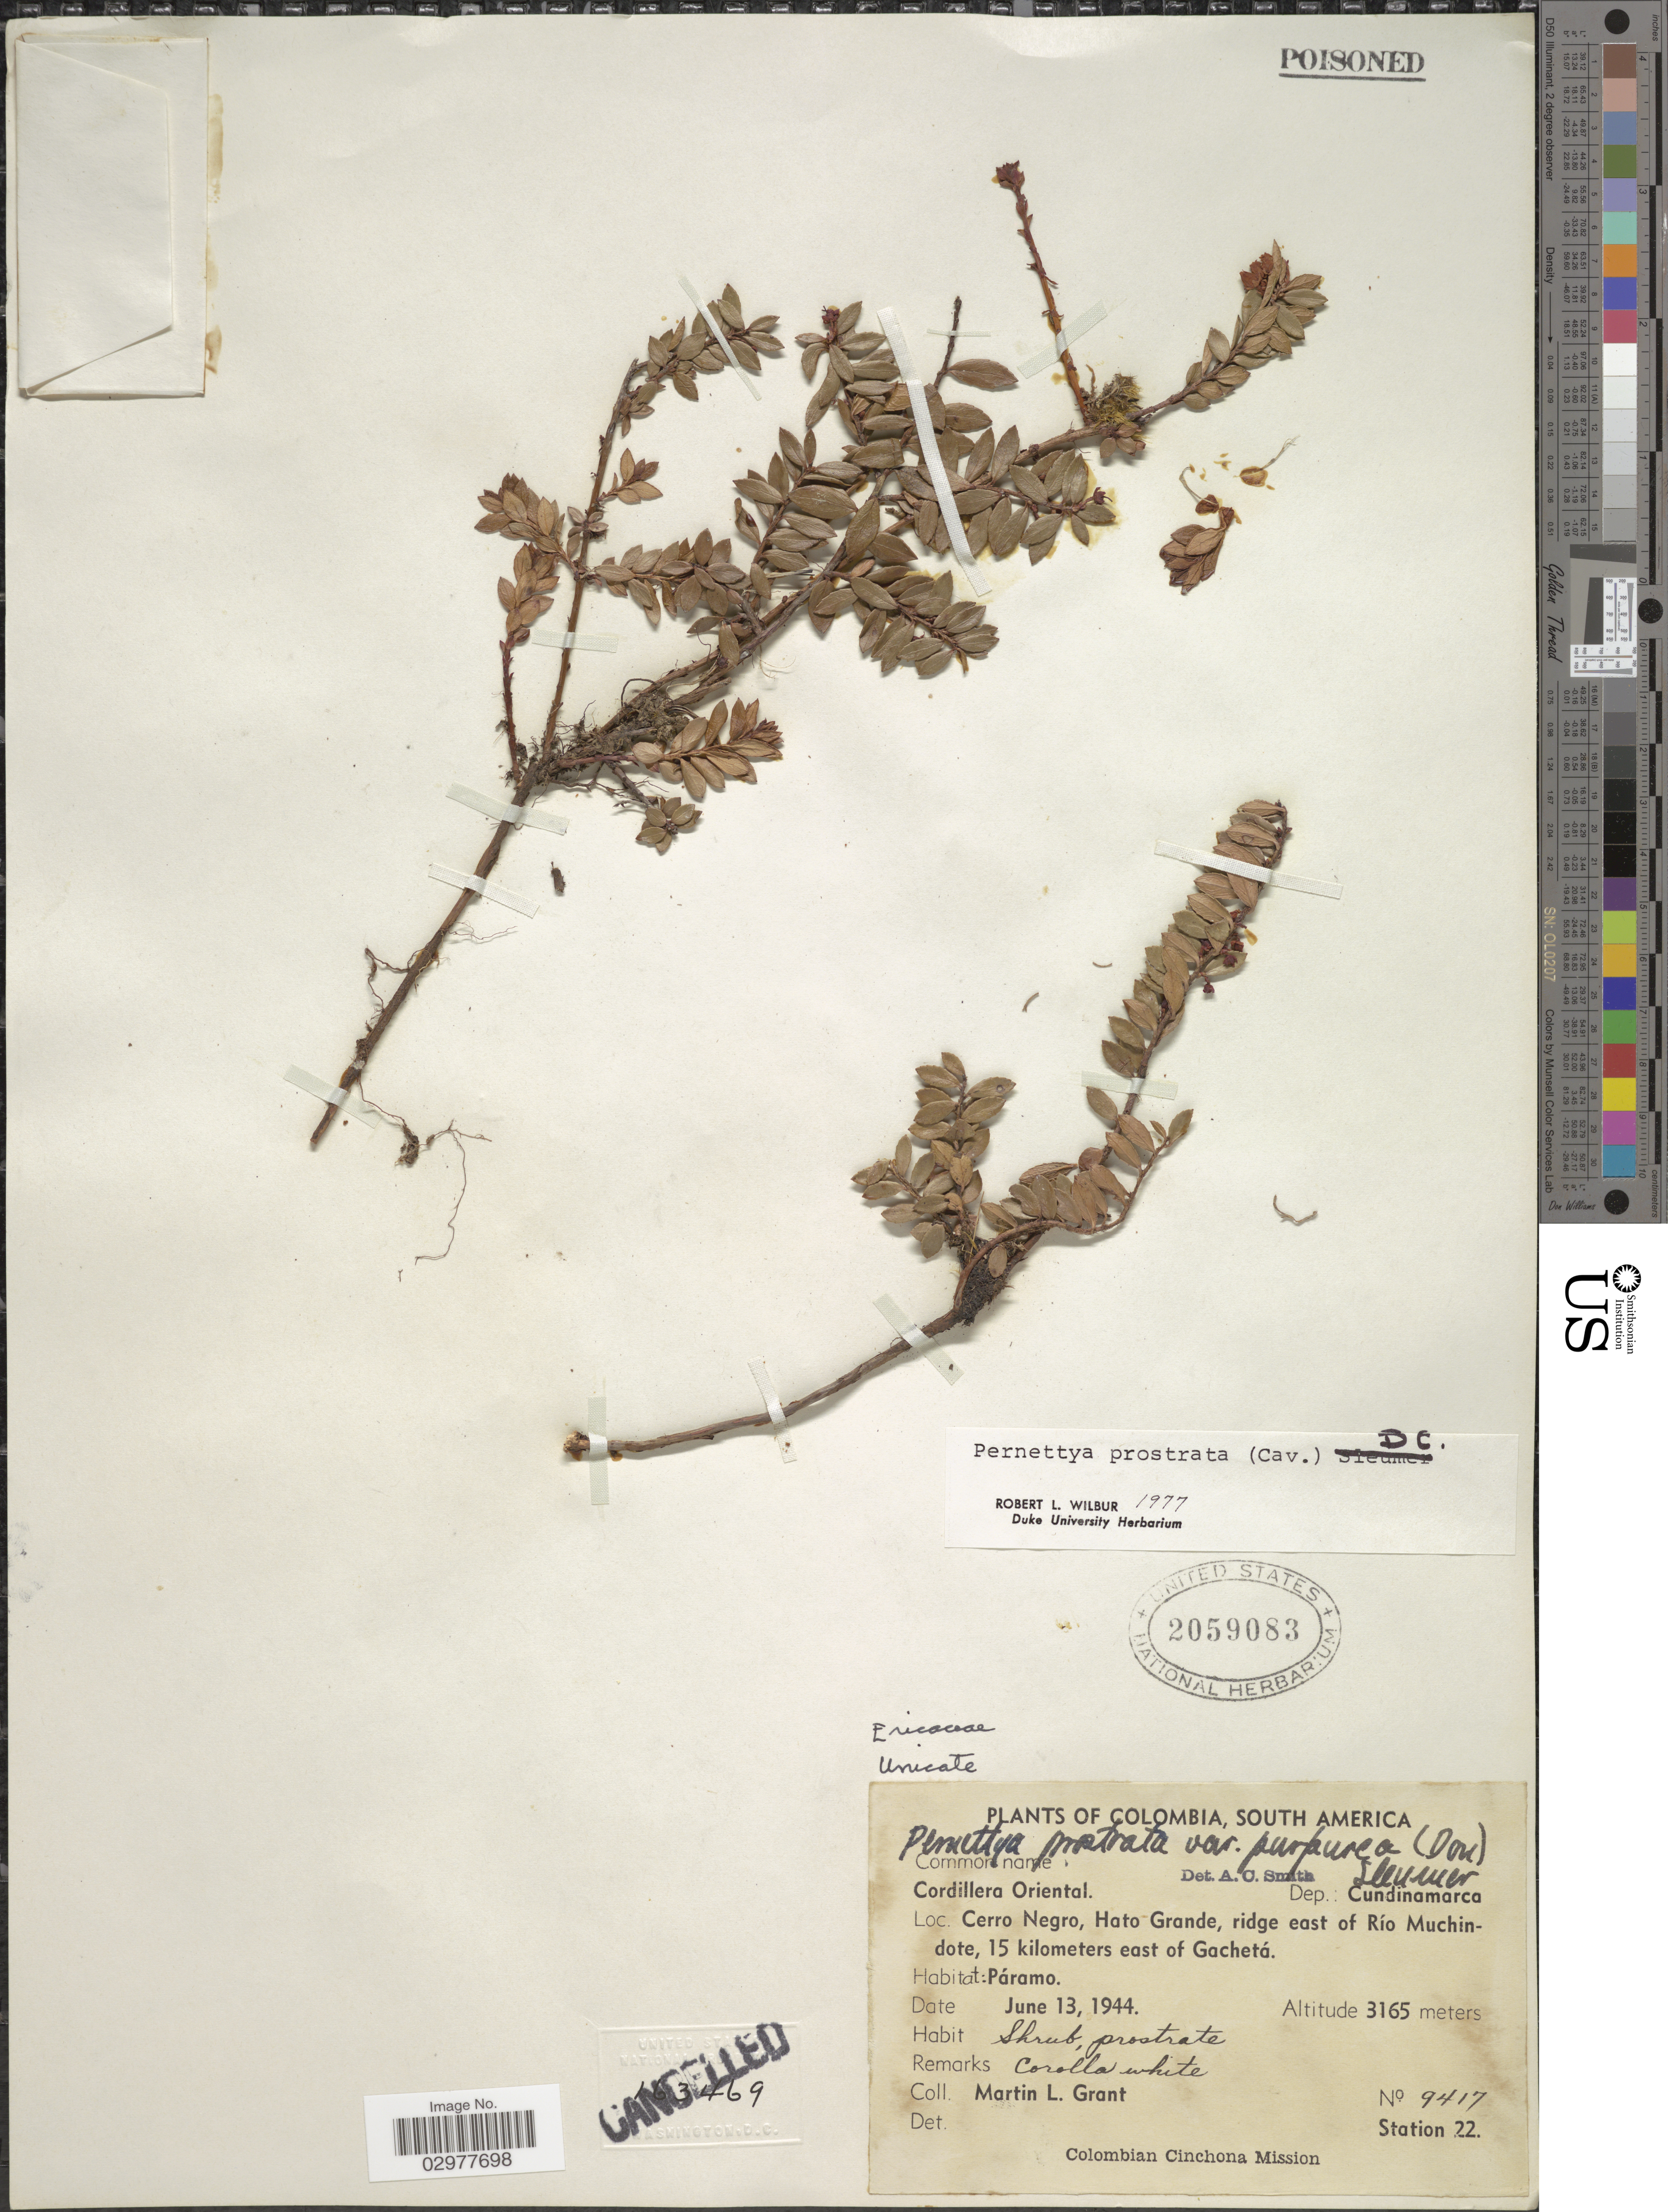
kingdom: Plantae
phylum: Tracheophyta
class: Magnoliopsida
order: Ericales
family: Ericaceae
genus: Pernettya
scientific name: Pernettya prostrata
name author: (Cav.) DC.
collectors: M. L. Grant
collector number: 9417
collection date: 1944-06-13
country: Colombia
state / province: Cundinamarca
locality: Cordillera Oriental, Dep.: Cundinamarca, Cerro Negro, Hato Grande, ridge east of Río Muchindote, 15 kilometers east of Gachetá. Station 22.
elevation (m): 3165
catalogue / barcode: US 2059083